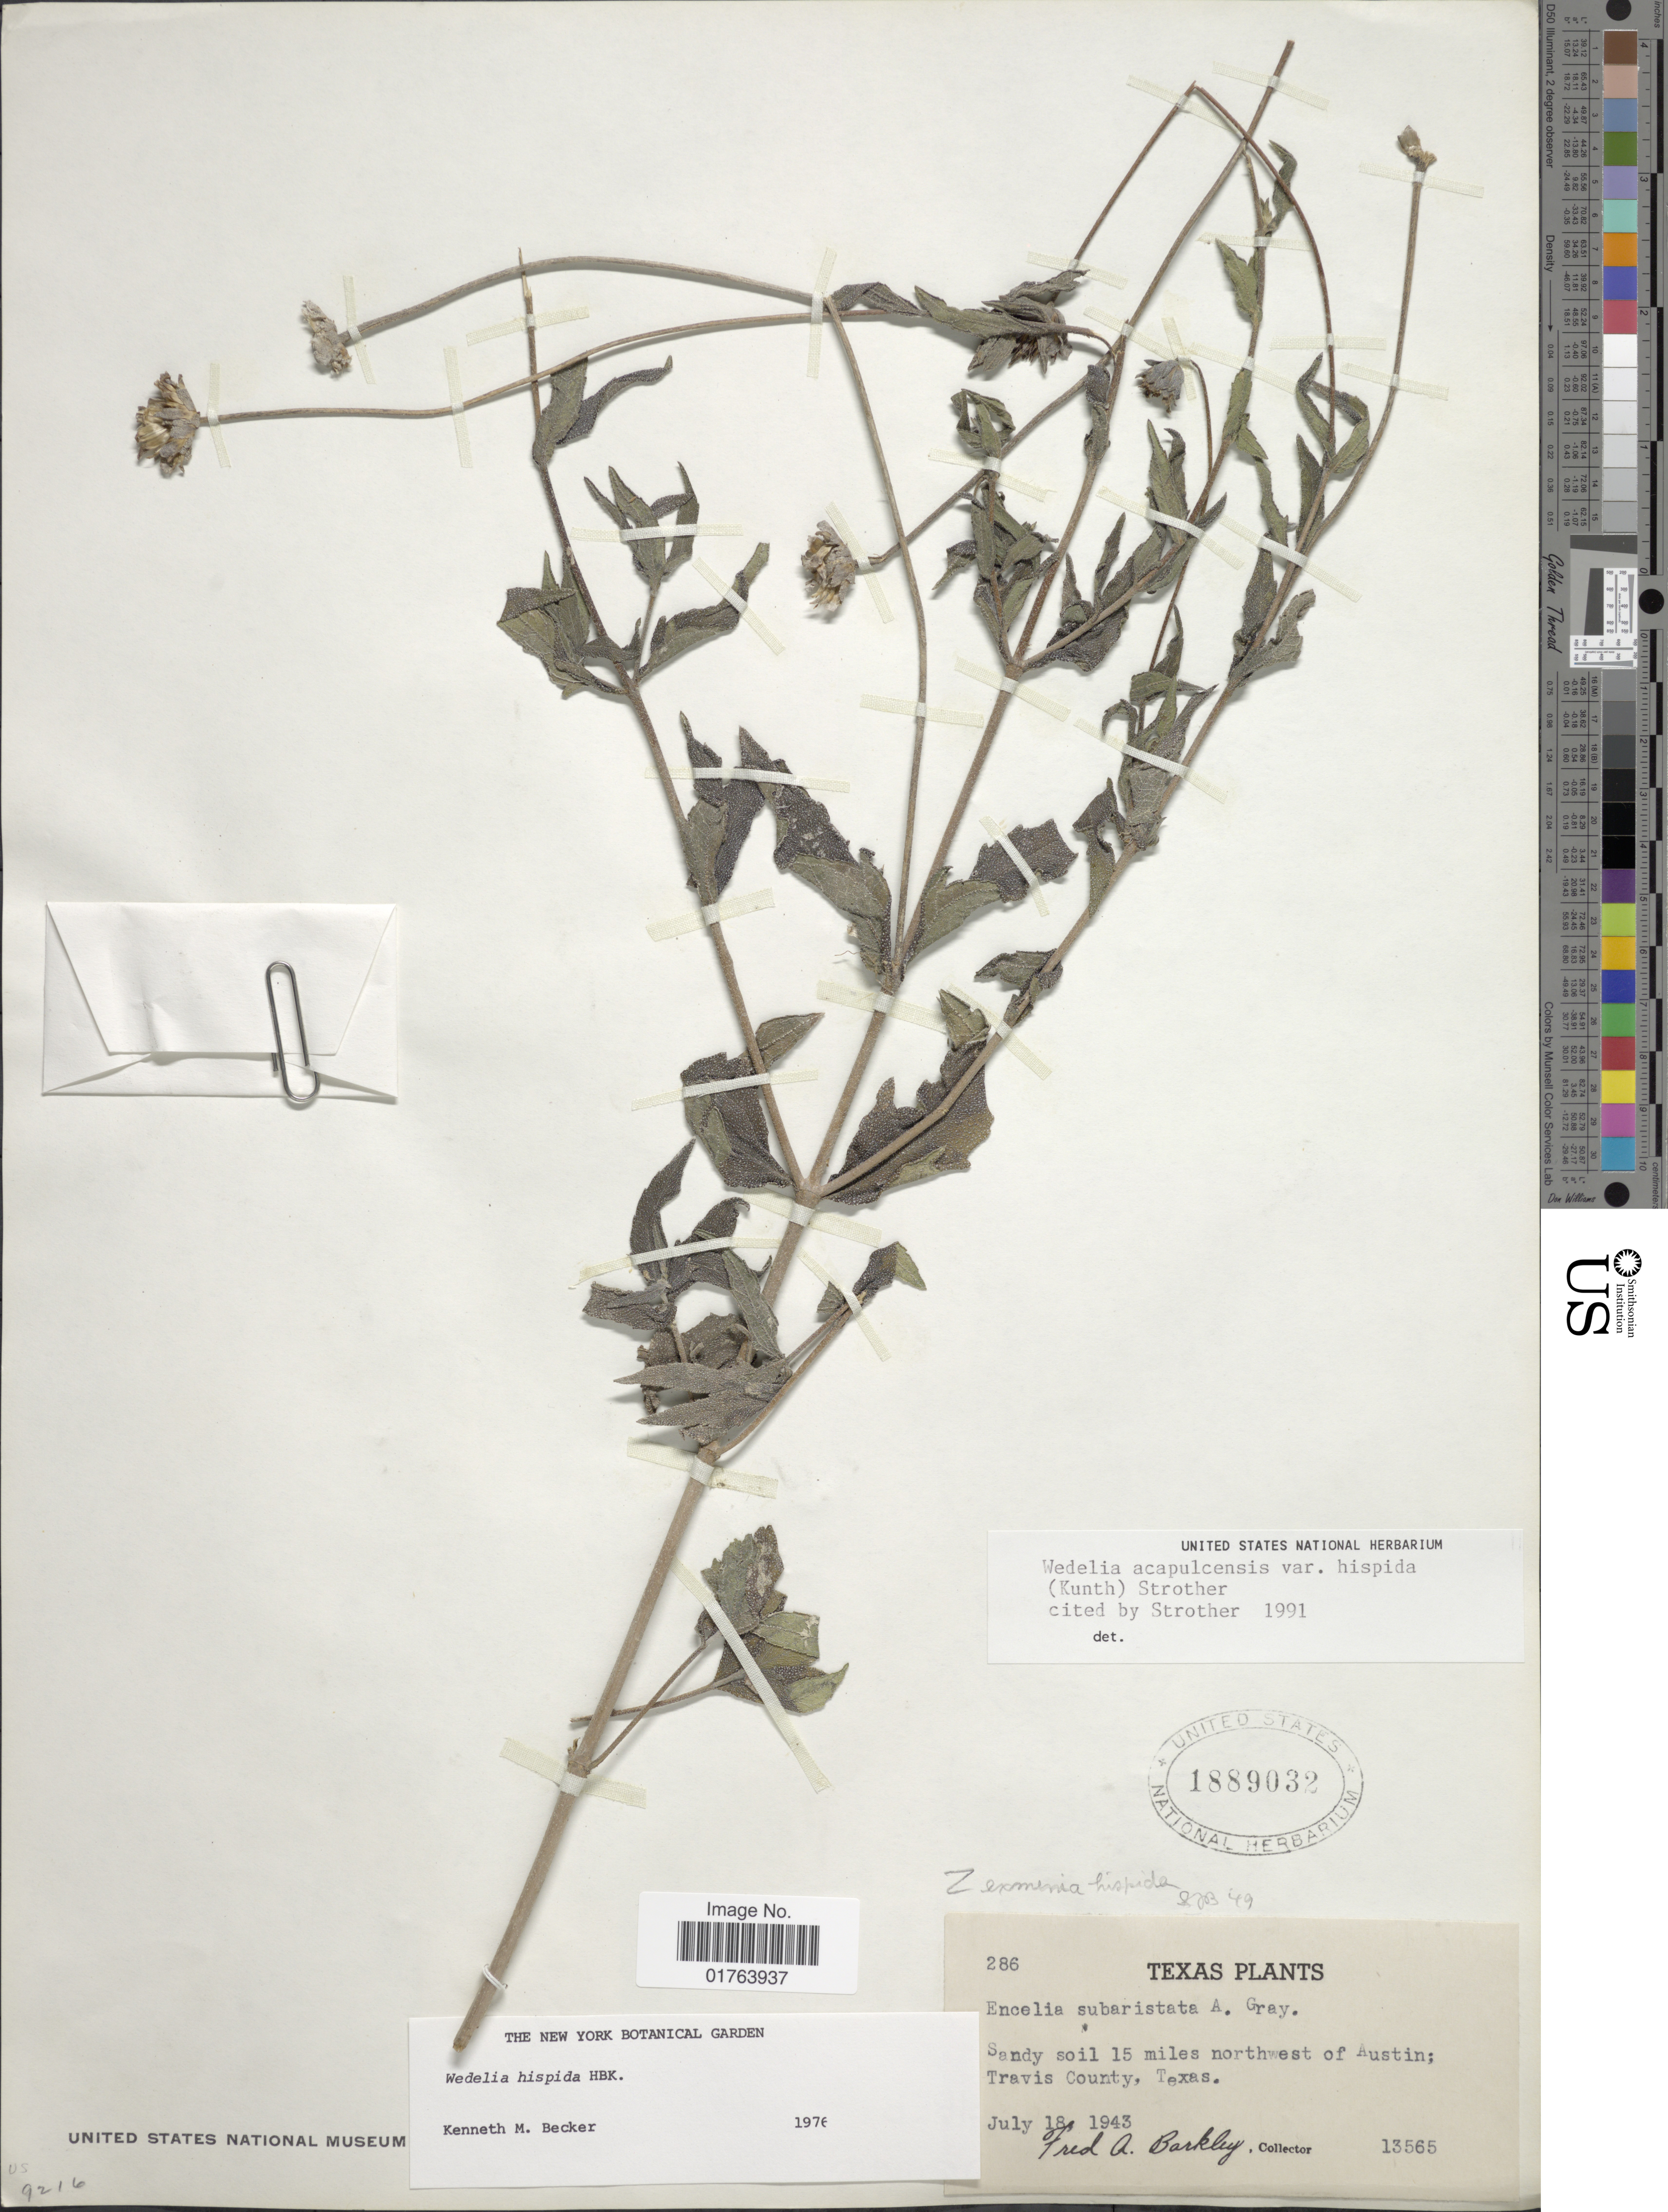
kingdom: Plantae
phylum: Tracheophyta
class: Magnoliopsida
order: Asterales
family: Asteraceae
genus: Wedelia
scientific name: Wedelia acapulcensis var. hispida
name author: (Kunth) Strother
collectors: F. A. Barkley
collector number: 286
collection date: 1943-07-18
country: United States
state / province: Texas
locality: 15 miles northwest of Austin, Travis County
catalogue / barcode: US 1889032